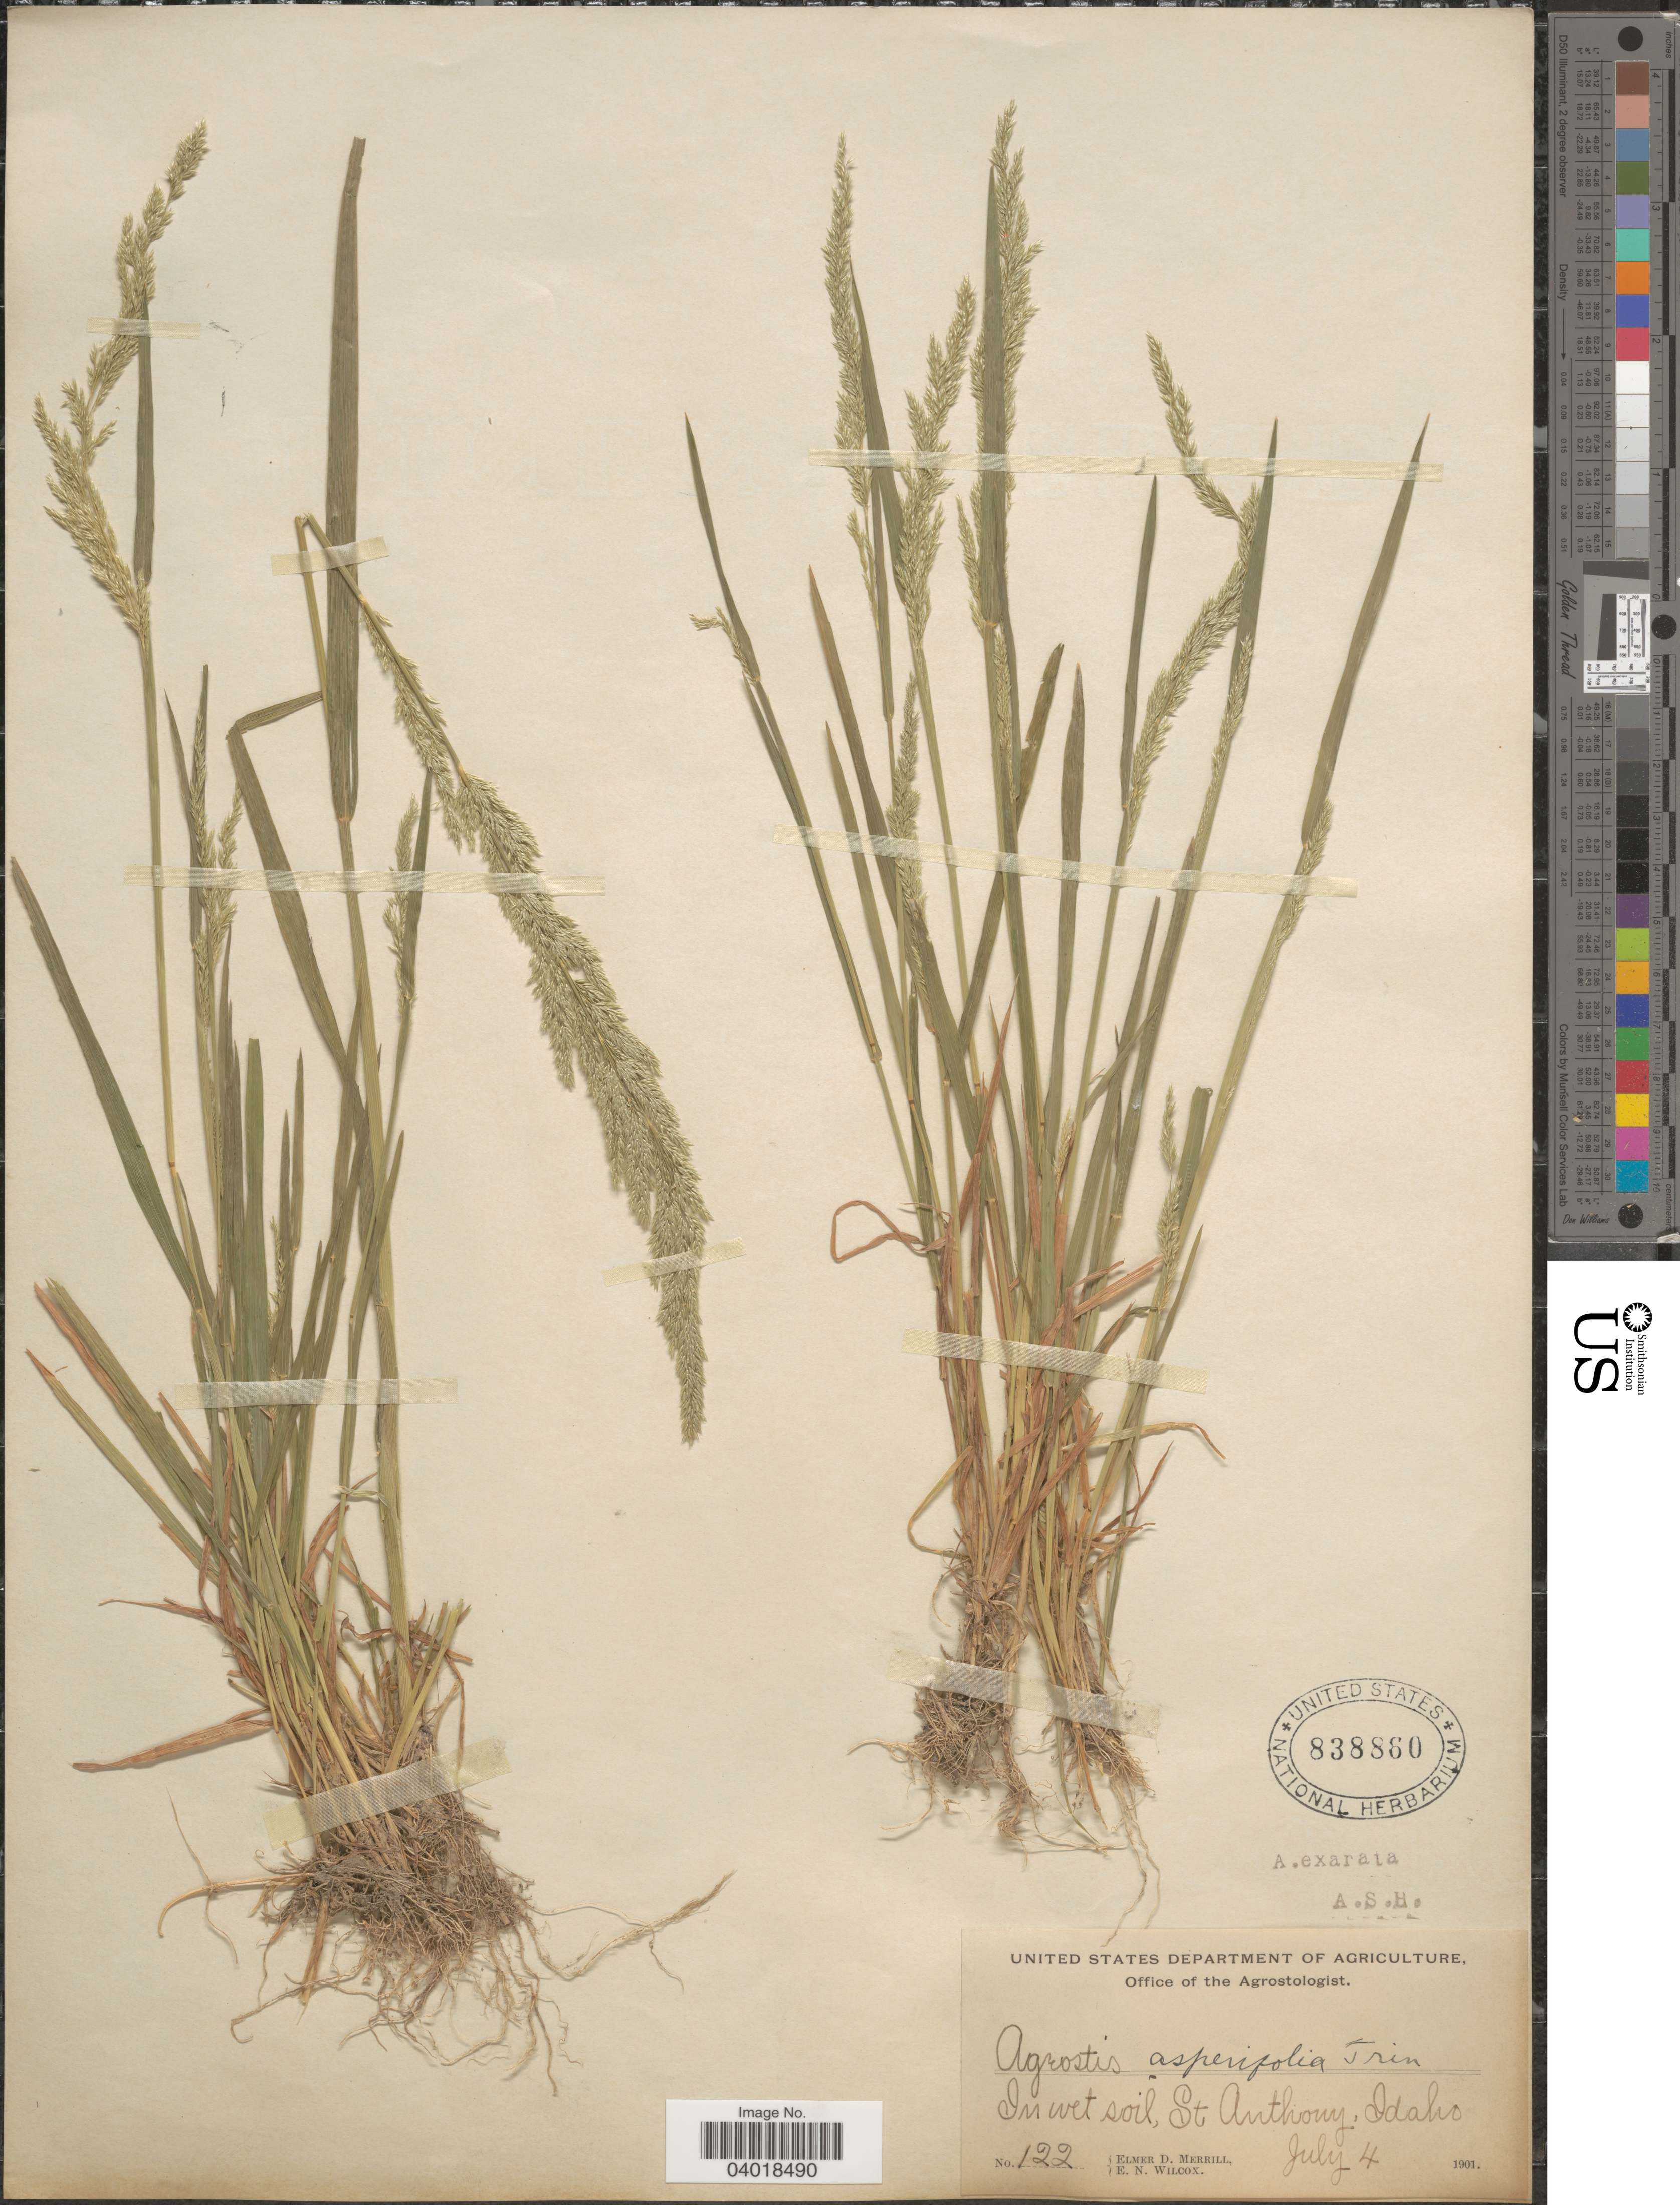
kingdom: Plantae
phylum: Tracheophyta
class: Liliopsida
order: Poales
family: Poaceae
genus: Agrostis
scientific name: Agrostis exarata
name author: Trin.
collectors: E. D. Merrill & E. Wilcox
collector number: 122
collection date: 1901-07-04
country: United States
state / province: Idaho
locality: St Anthony.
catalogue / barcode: US 838860